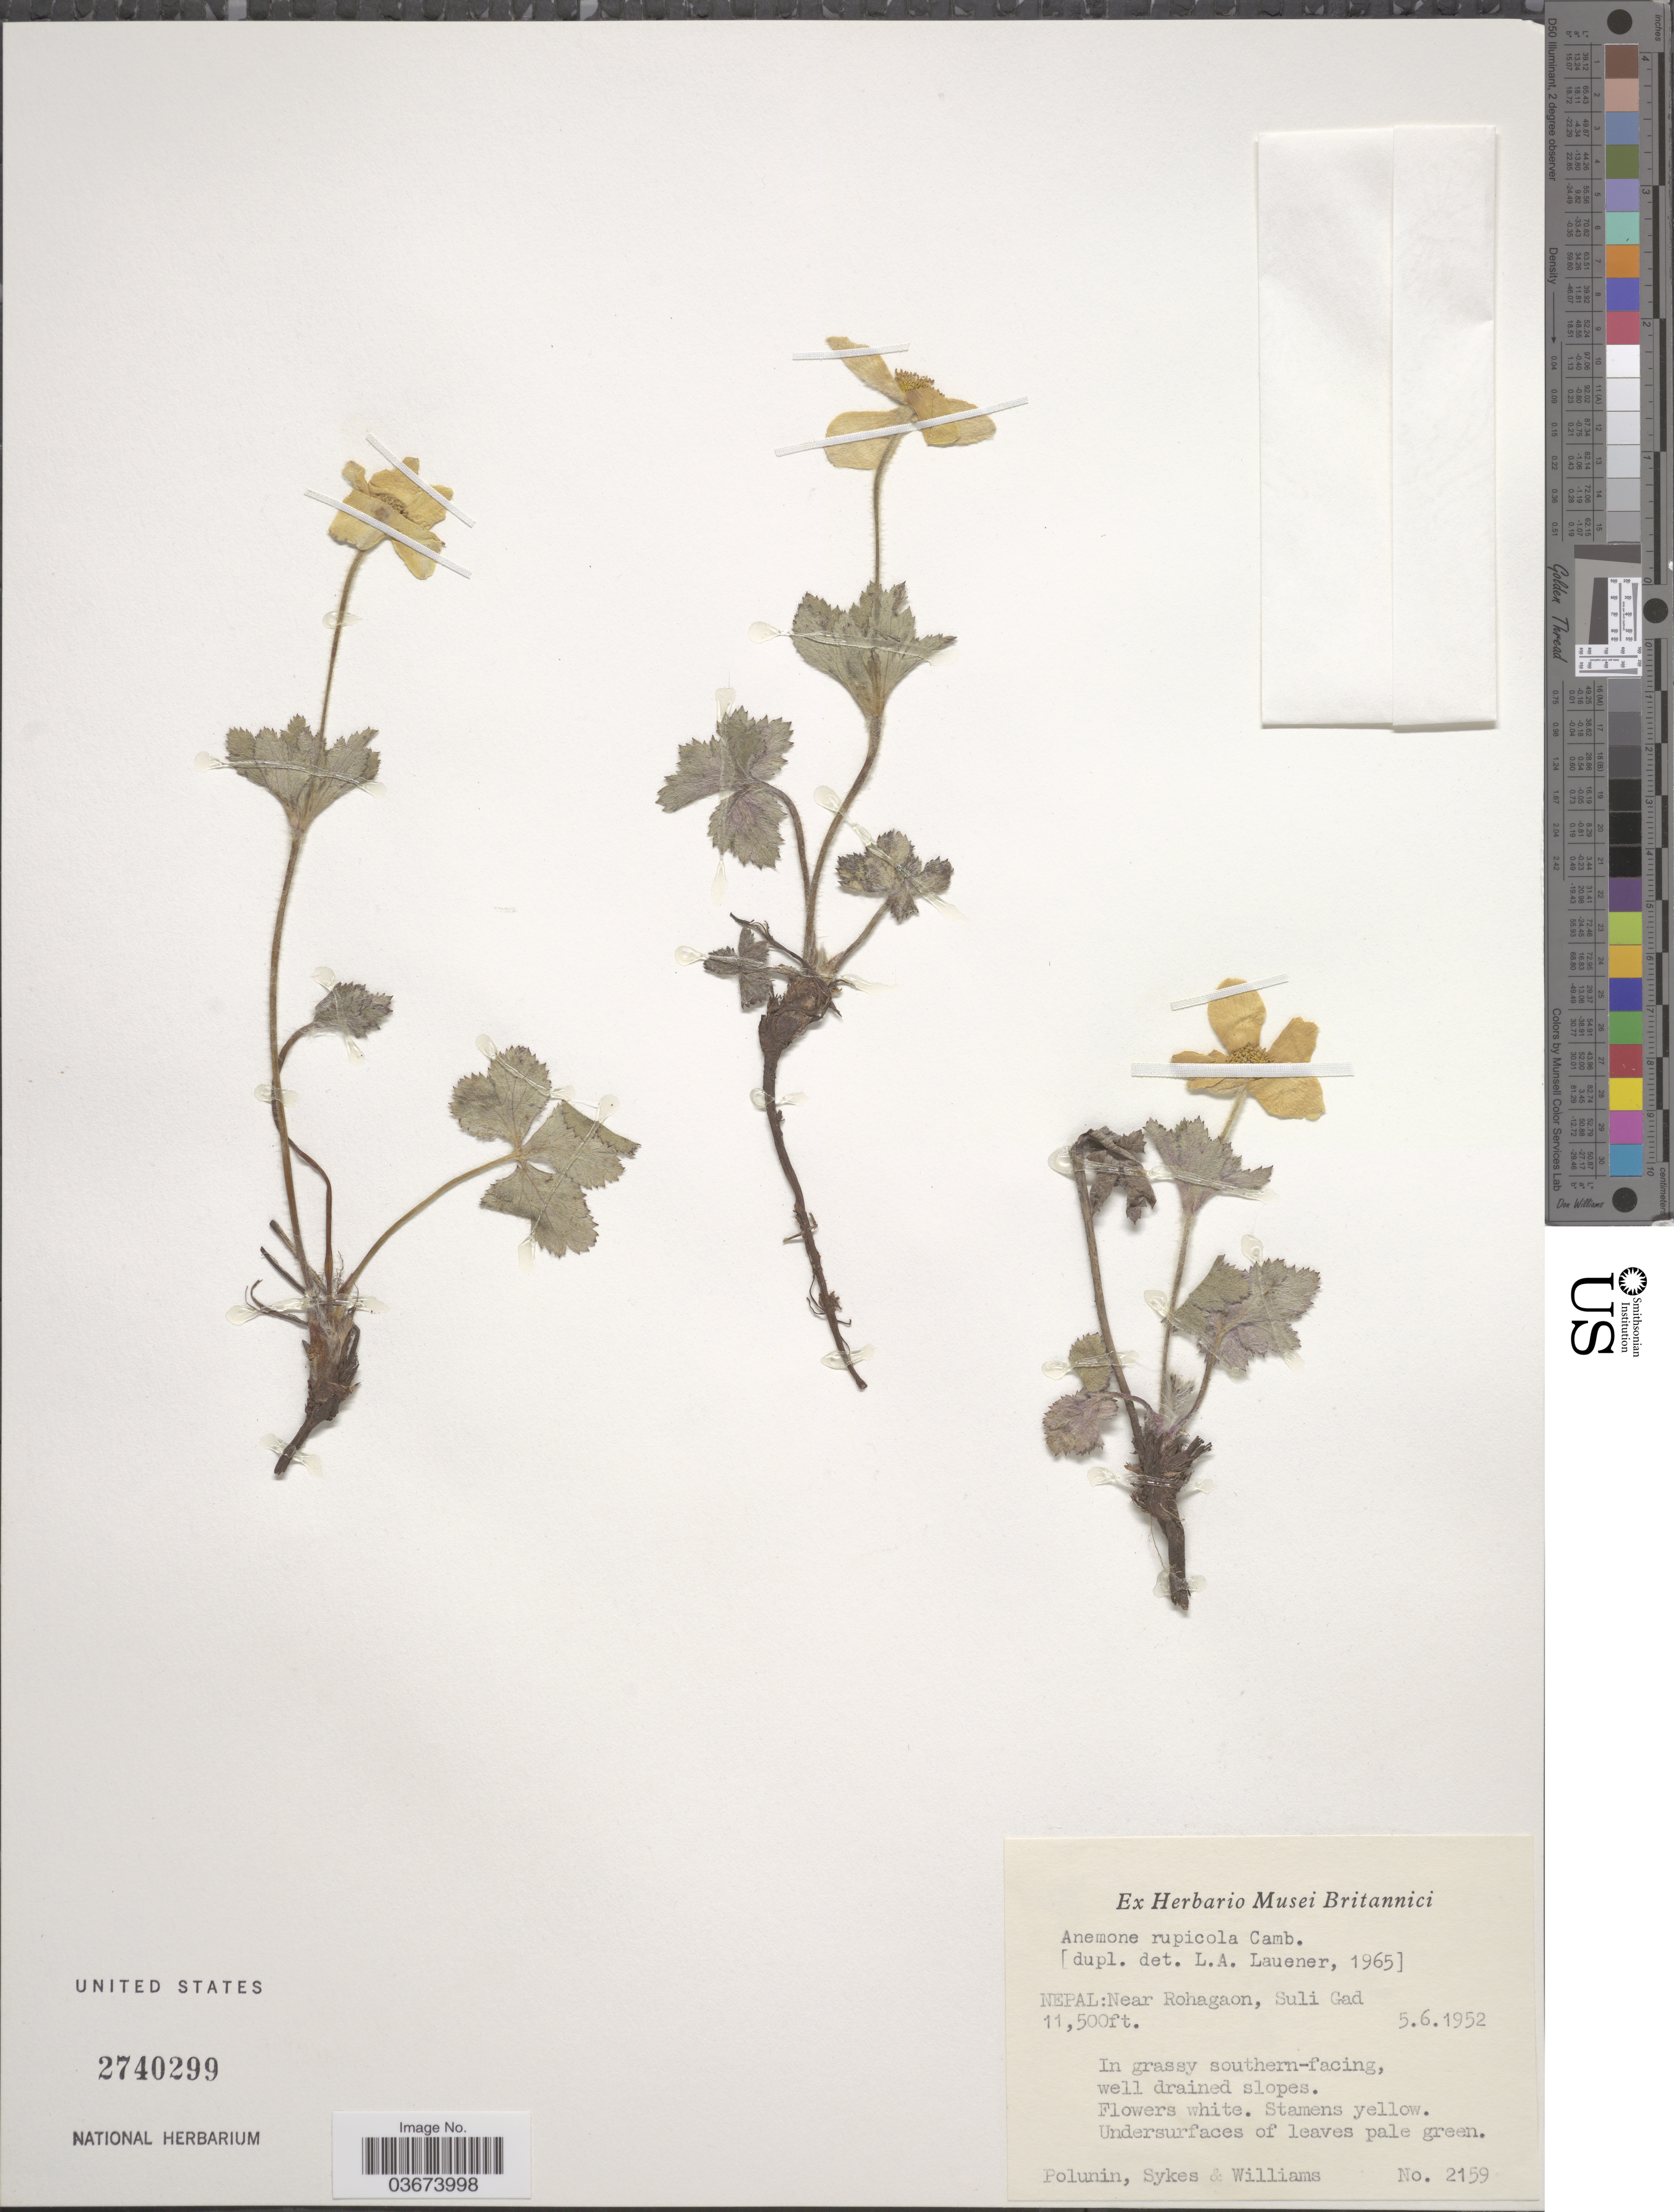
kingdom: Plantae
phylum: Tracheophyta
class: Magnoliopsida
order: Ranunculales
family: Ranunculaceae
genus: Anemone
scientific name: Anemone rupicola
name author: Cambess.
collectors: Polunin, Sykes, -- & -- Williams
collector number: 2159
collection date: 1952-06-05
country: Nepal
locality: Near Rohagan, Suli Gad.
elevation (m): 3505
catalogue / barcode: US 2740299